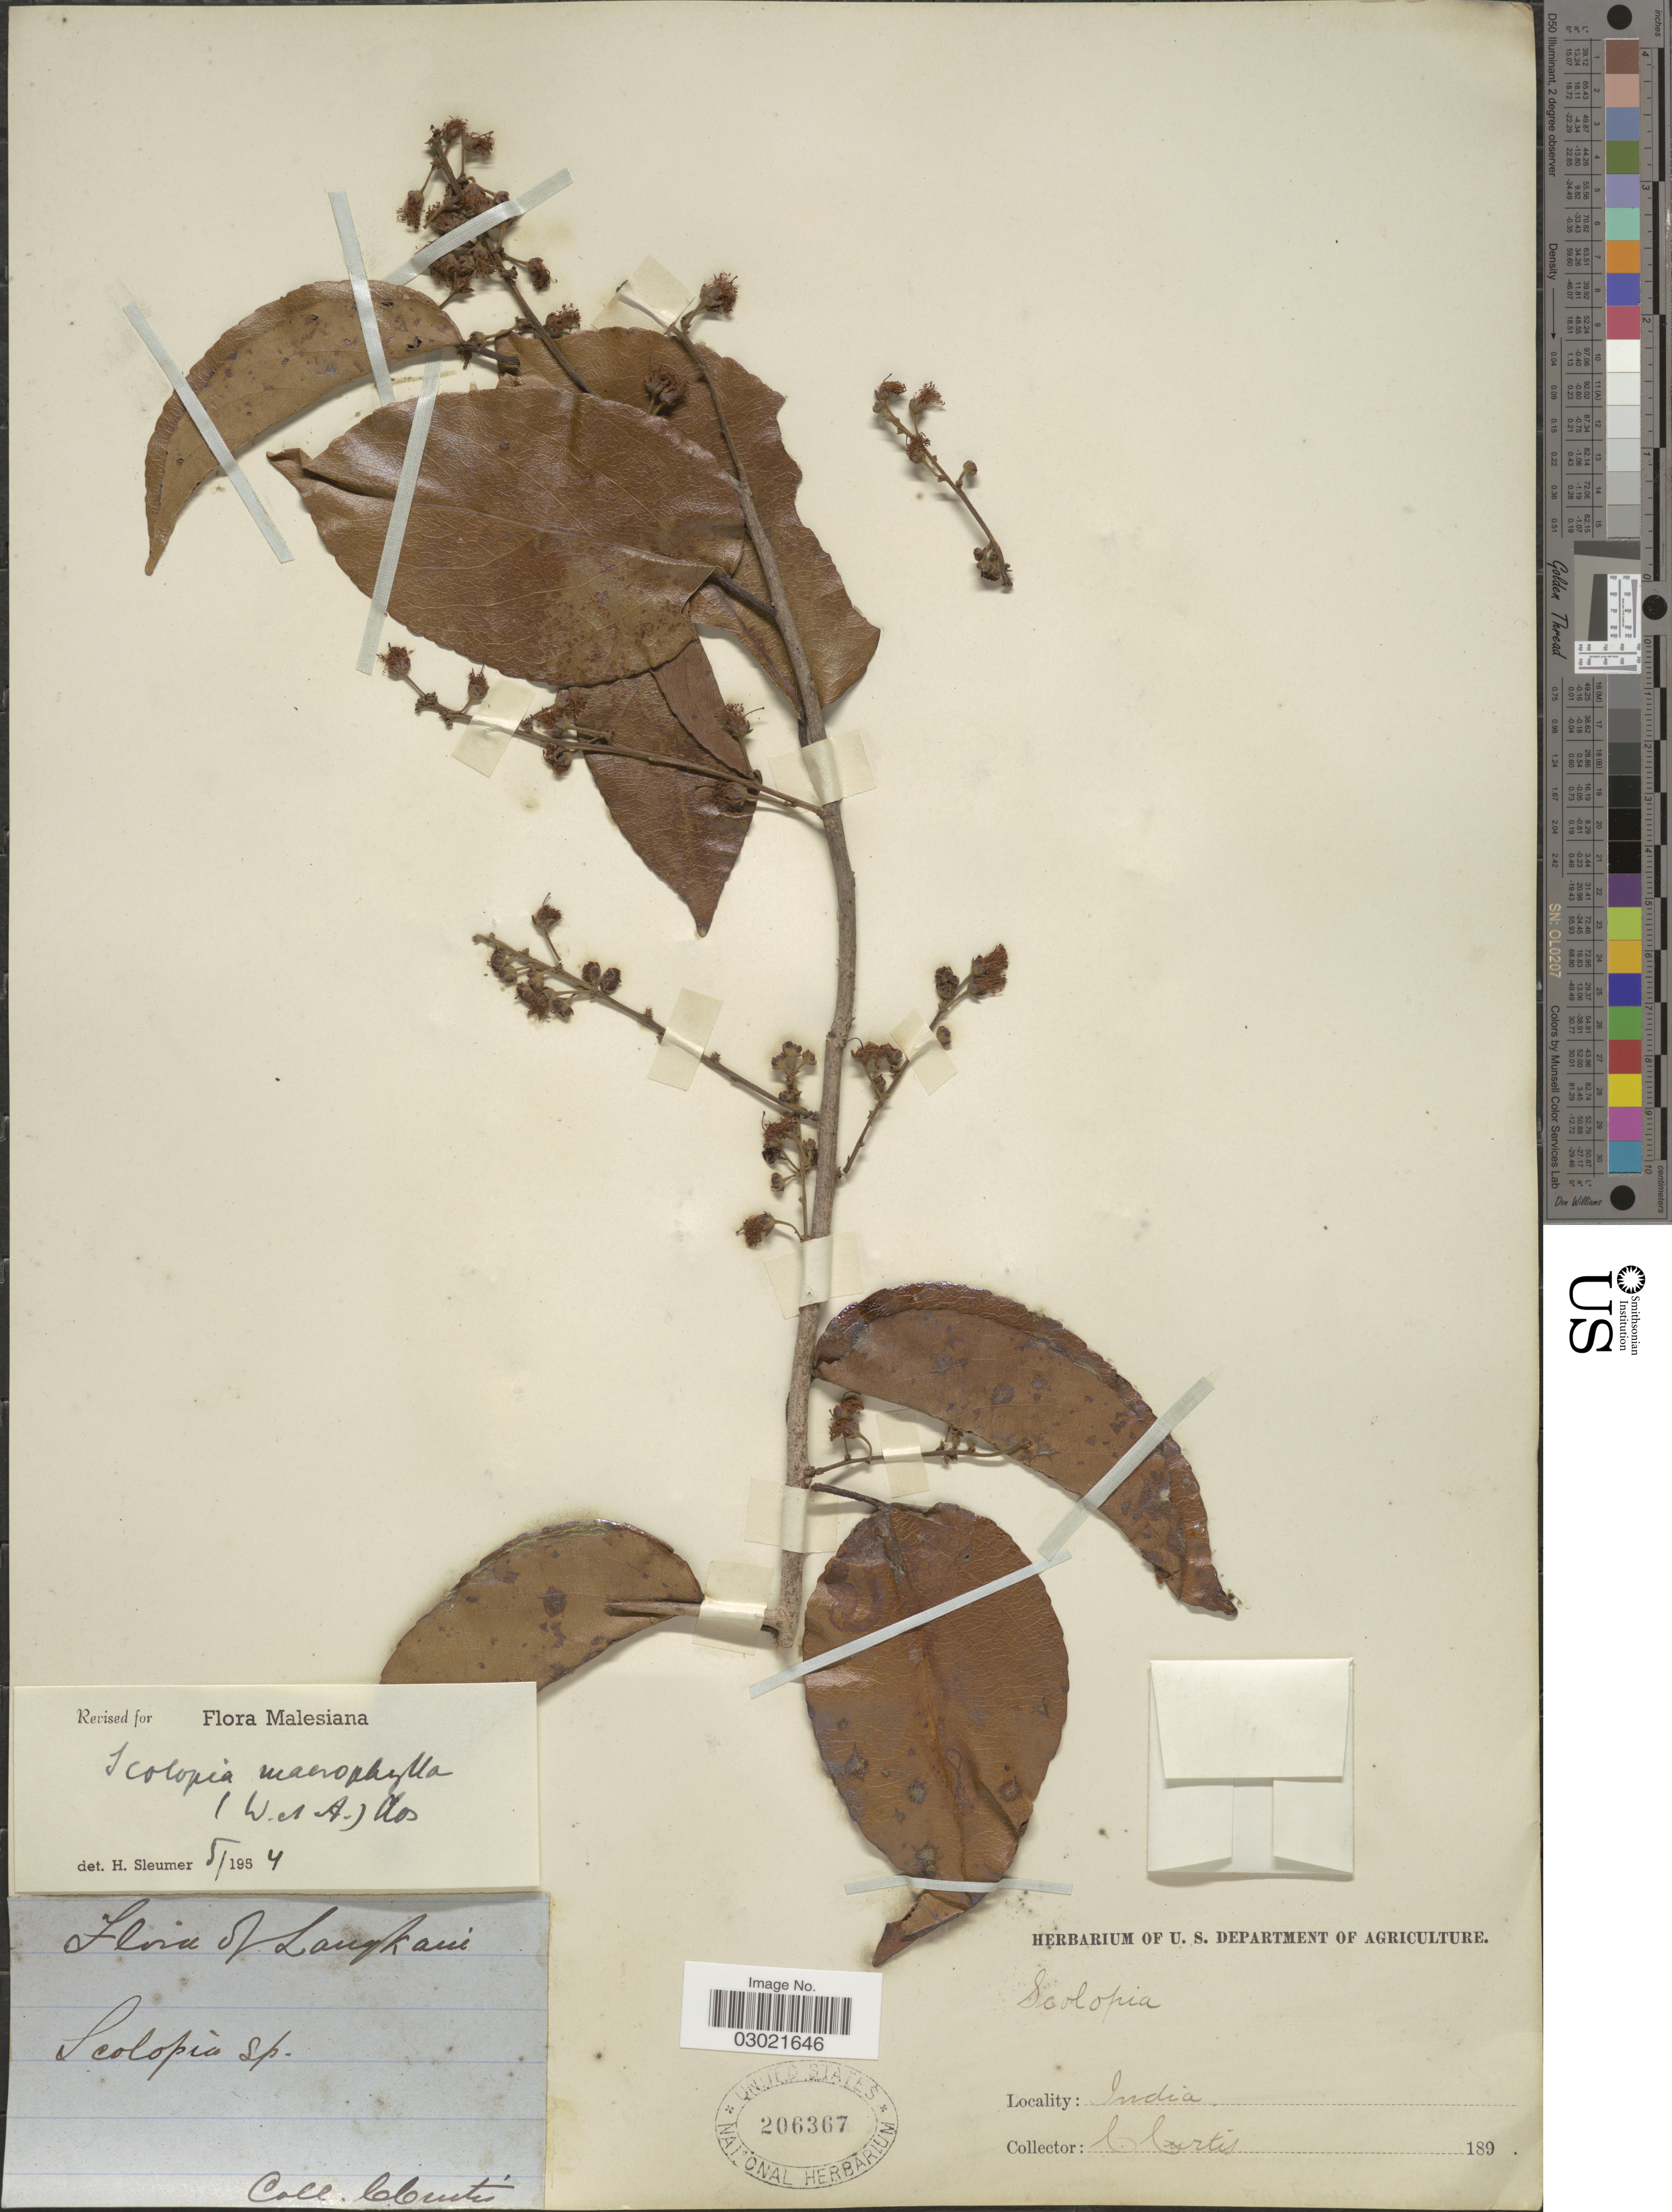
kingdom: Plantae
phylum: Tracheophyta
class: Magnoliopsida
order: Malpighiales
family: Salicaceae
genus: Scolopia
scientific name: Scolopia macrophylla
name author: (Wight & Arn.) Clos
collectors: C. Curtis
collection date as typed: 189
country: Malaysia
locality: Langkawi.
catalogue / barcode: US 206367